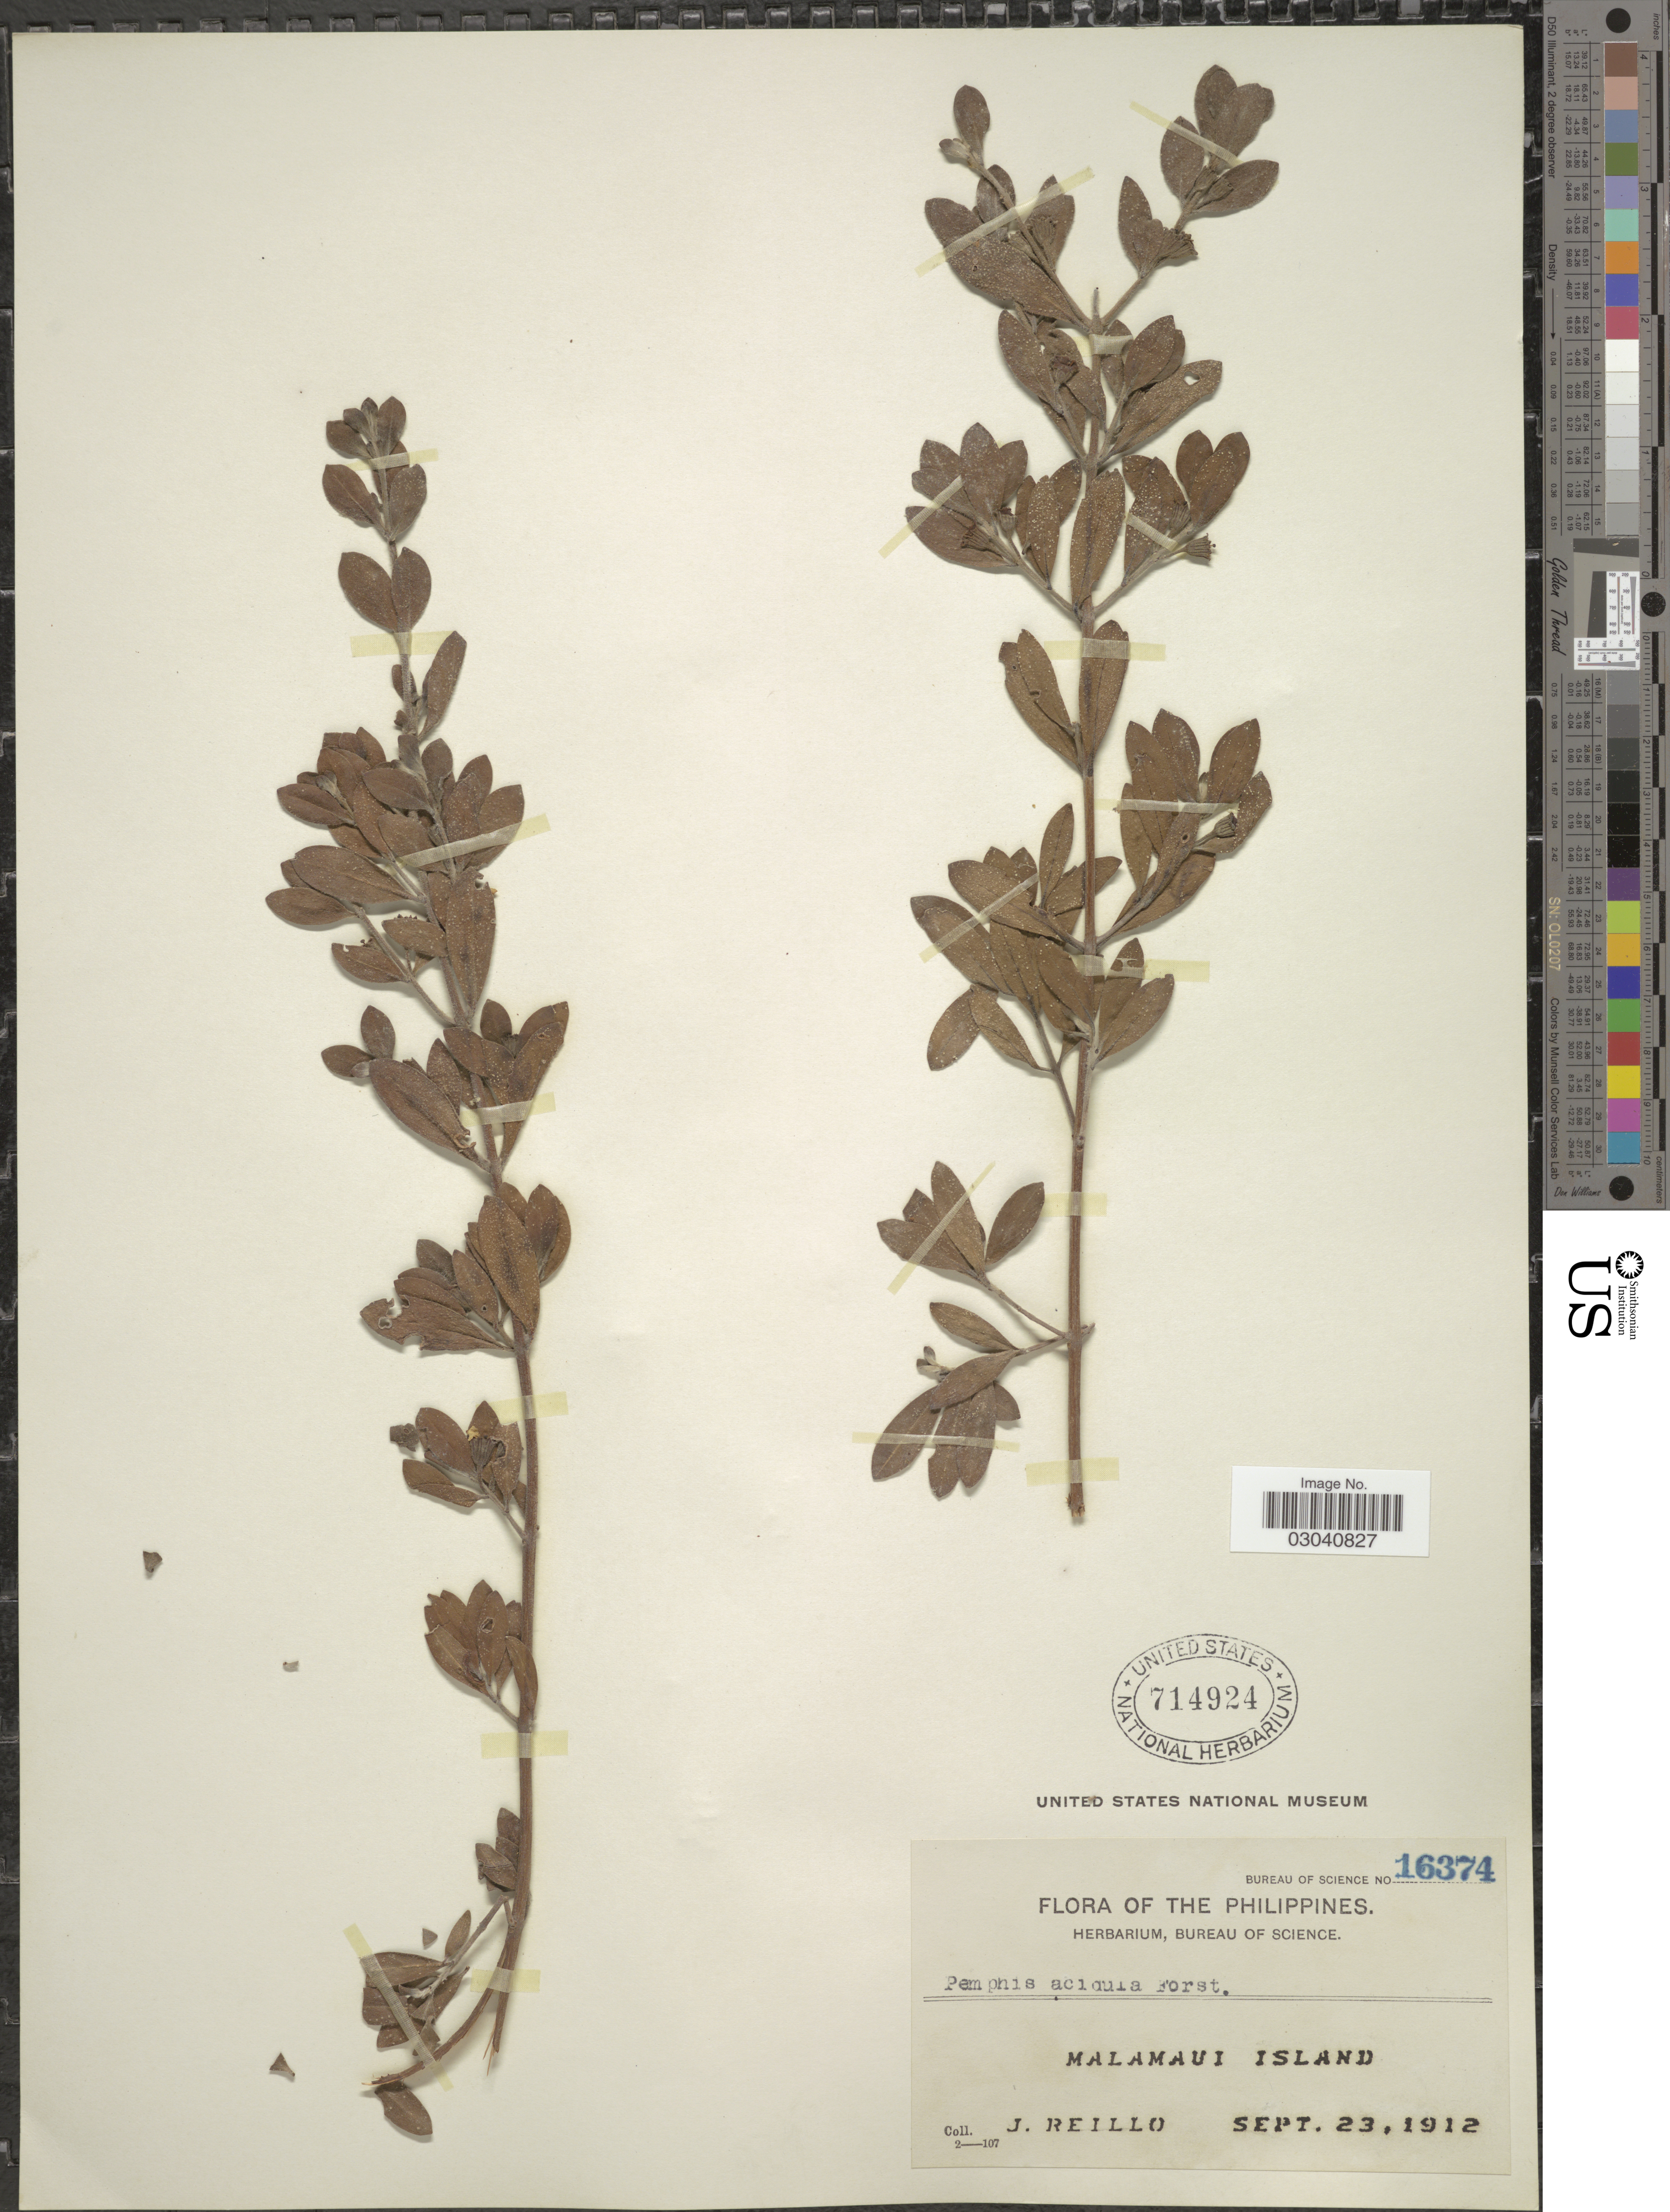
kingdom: Plantae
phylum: Tracheophyta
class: Magnoliopsida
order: Myrtales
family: Lythraceae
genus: Pemphis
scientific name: Pemphis acidula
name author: J.R. Forst. & G. Forst.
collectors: J. Reillo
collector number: Bureau of Science 16374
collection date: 1912-09-23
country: Philippines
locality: Malamaui Island.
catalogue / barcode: US 714924